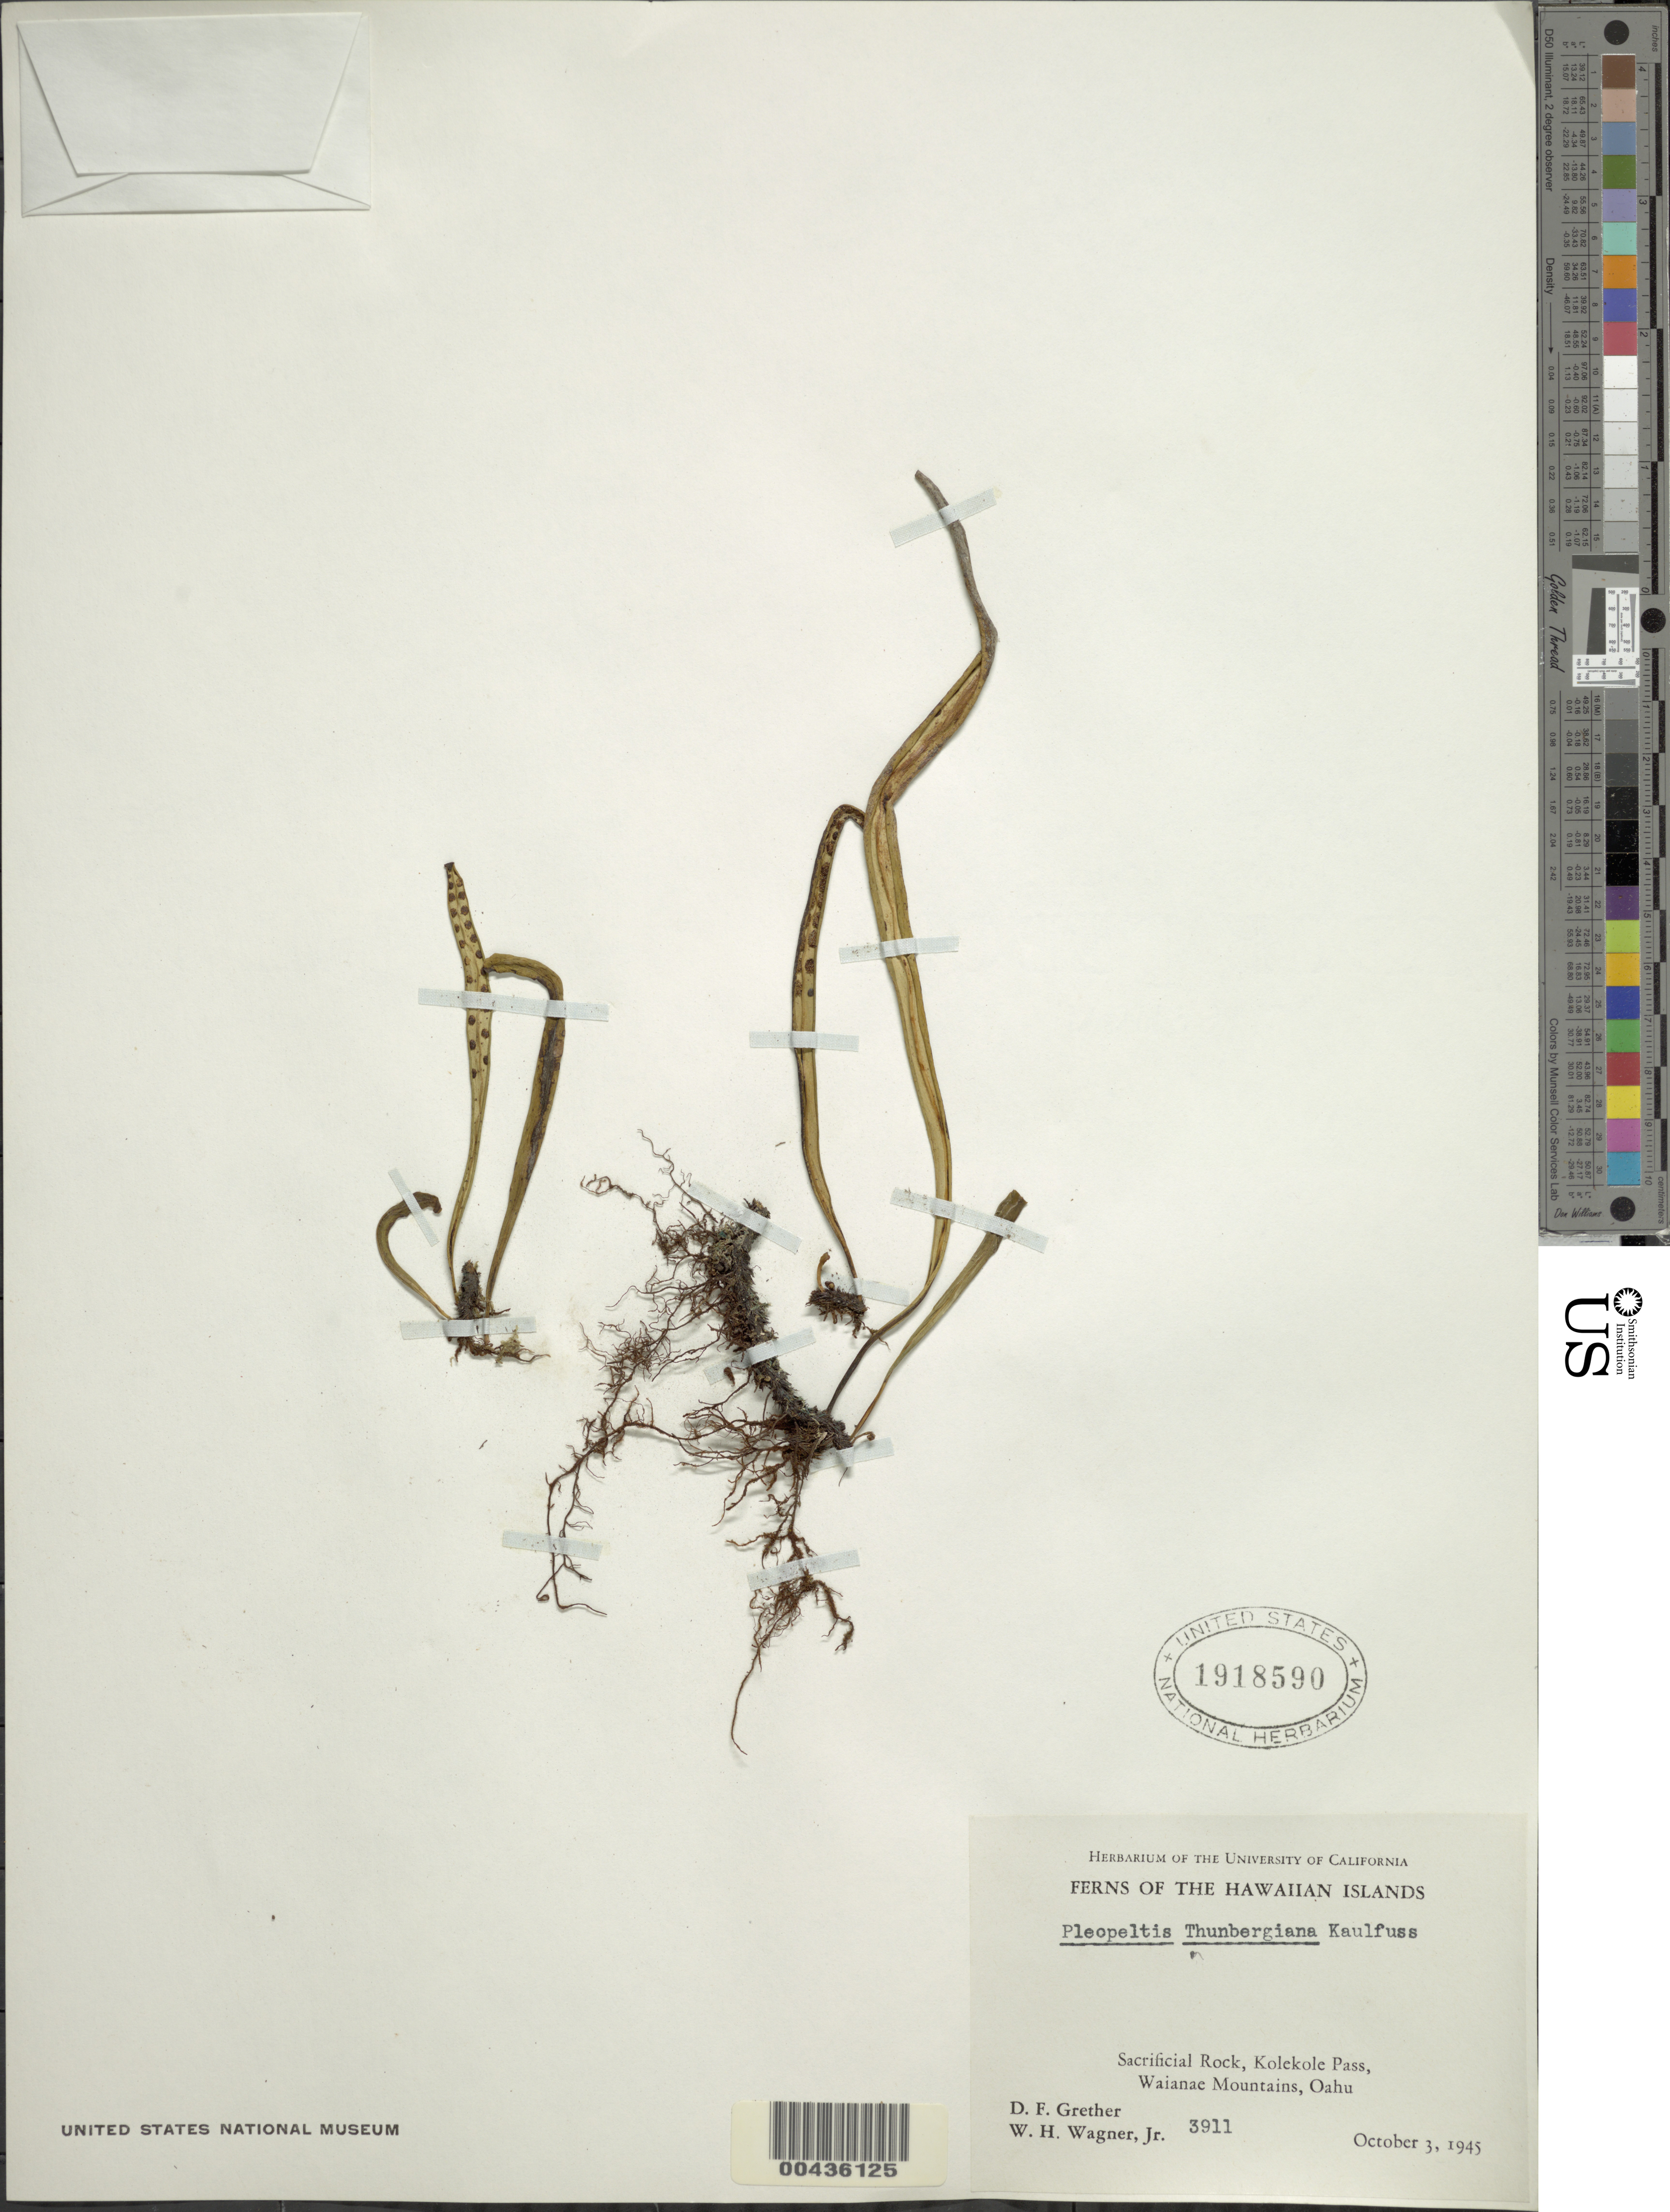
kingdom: Plantae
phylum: Tracheophyta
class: Polypodiopsida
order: Polypodiales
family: Polypodiaceae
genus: Lepisorus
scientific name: Lepisorus thunbergianus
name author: (Kaulf.) Ching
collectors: D. F. Grether & W. H. Wagner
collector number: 3911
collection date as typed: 3 Oct 1945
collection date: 1945-10-03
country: United States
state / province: Hawaii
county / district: Honolulu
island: Oahu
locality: Sacrificial Rock, Kolekole Pass, Waianae Mountains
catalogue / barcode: US 1918590